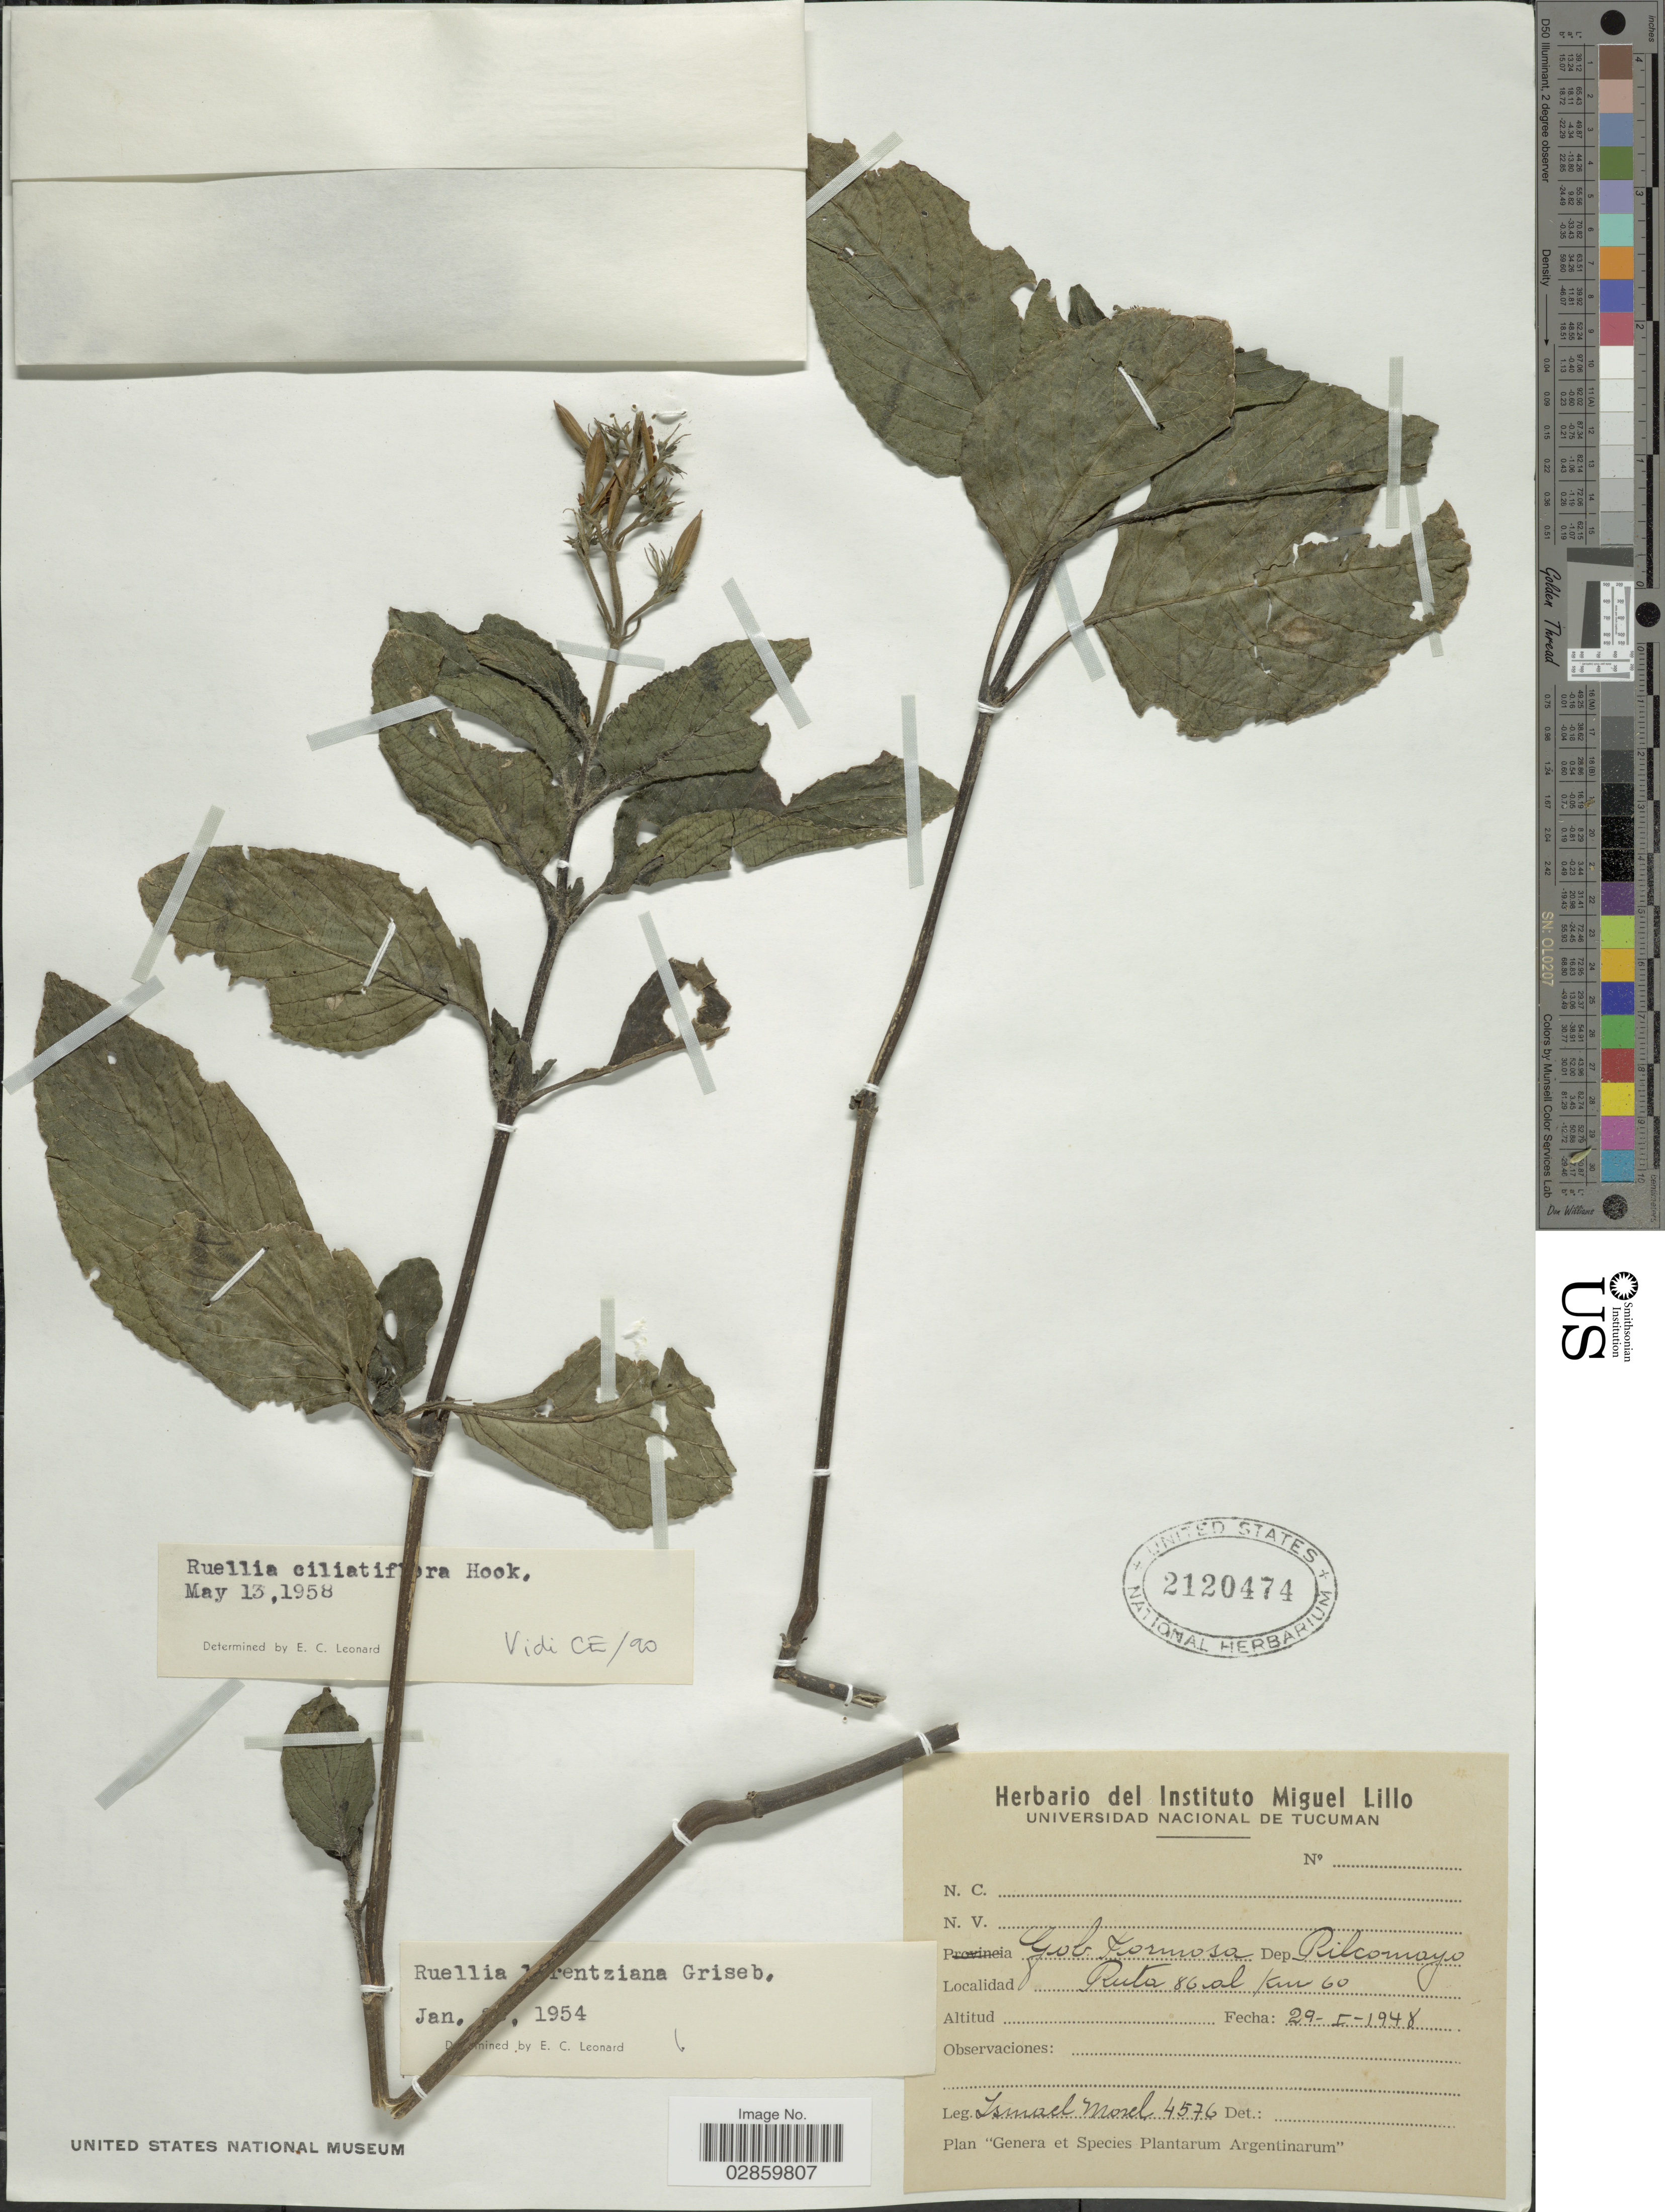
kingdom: Plantae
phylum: Tracheophyta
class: Magnoliopsida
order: Lamiales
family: Acanthaceae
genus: Ruellia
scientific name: Ruellia ciliatiflora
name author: Hook.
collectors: I. Morel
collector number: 4576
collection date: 1948-01-29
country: Argentina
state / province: Formosa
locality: Gob. Formosa. Dep. Pilcomayo. Ruta 86 al Km 60.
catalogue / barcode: US 2120474